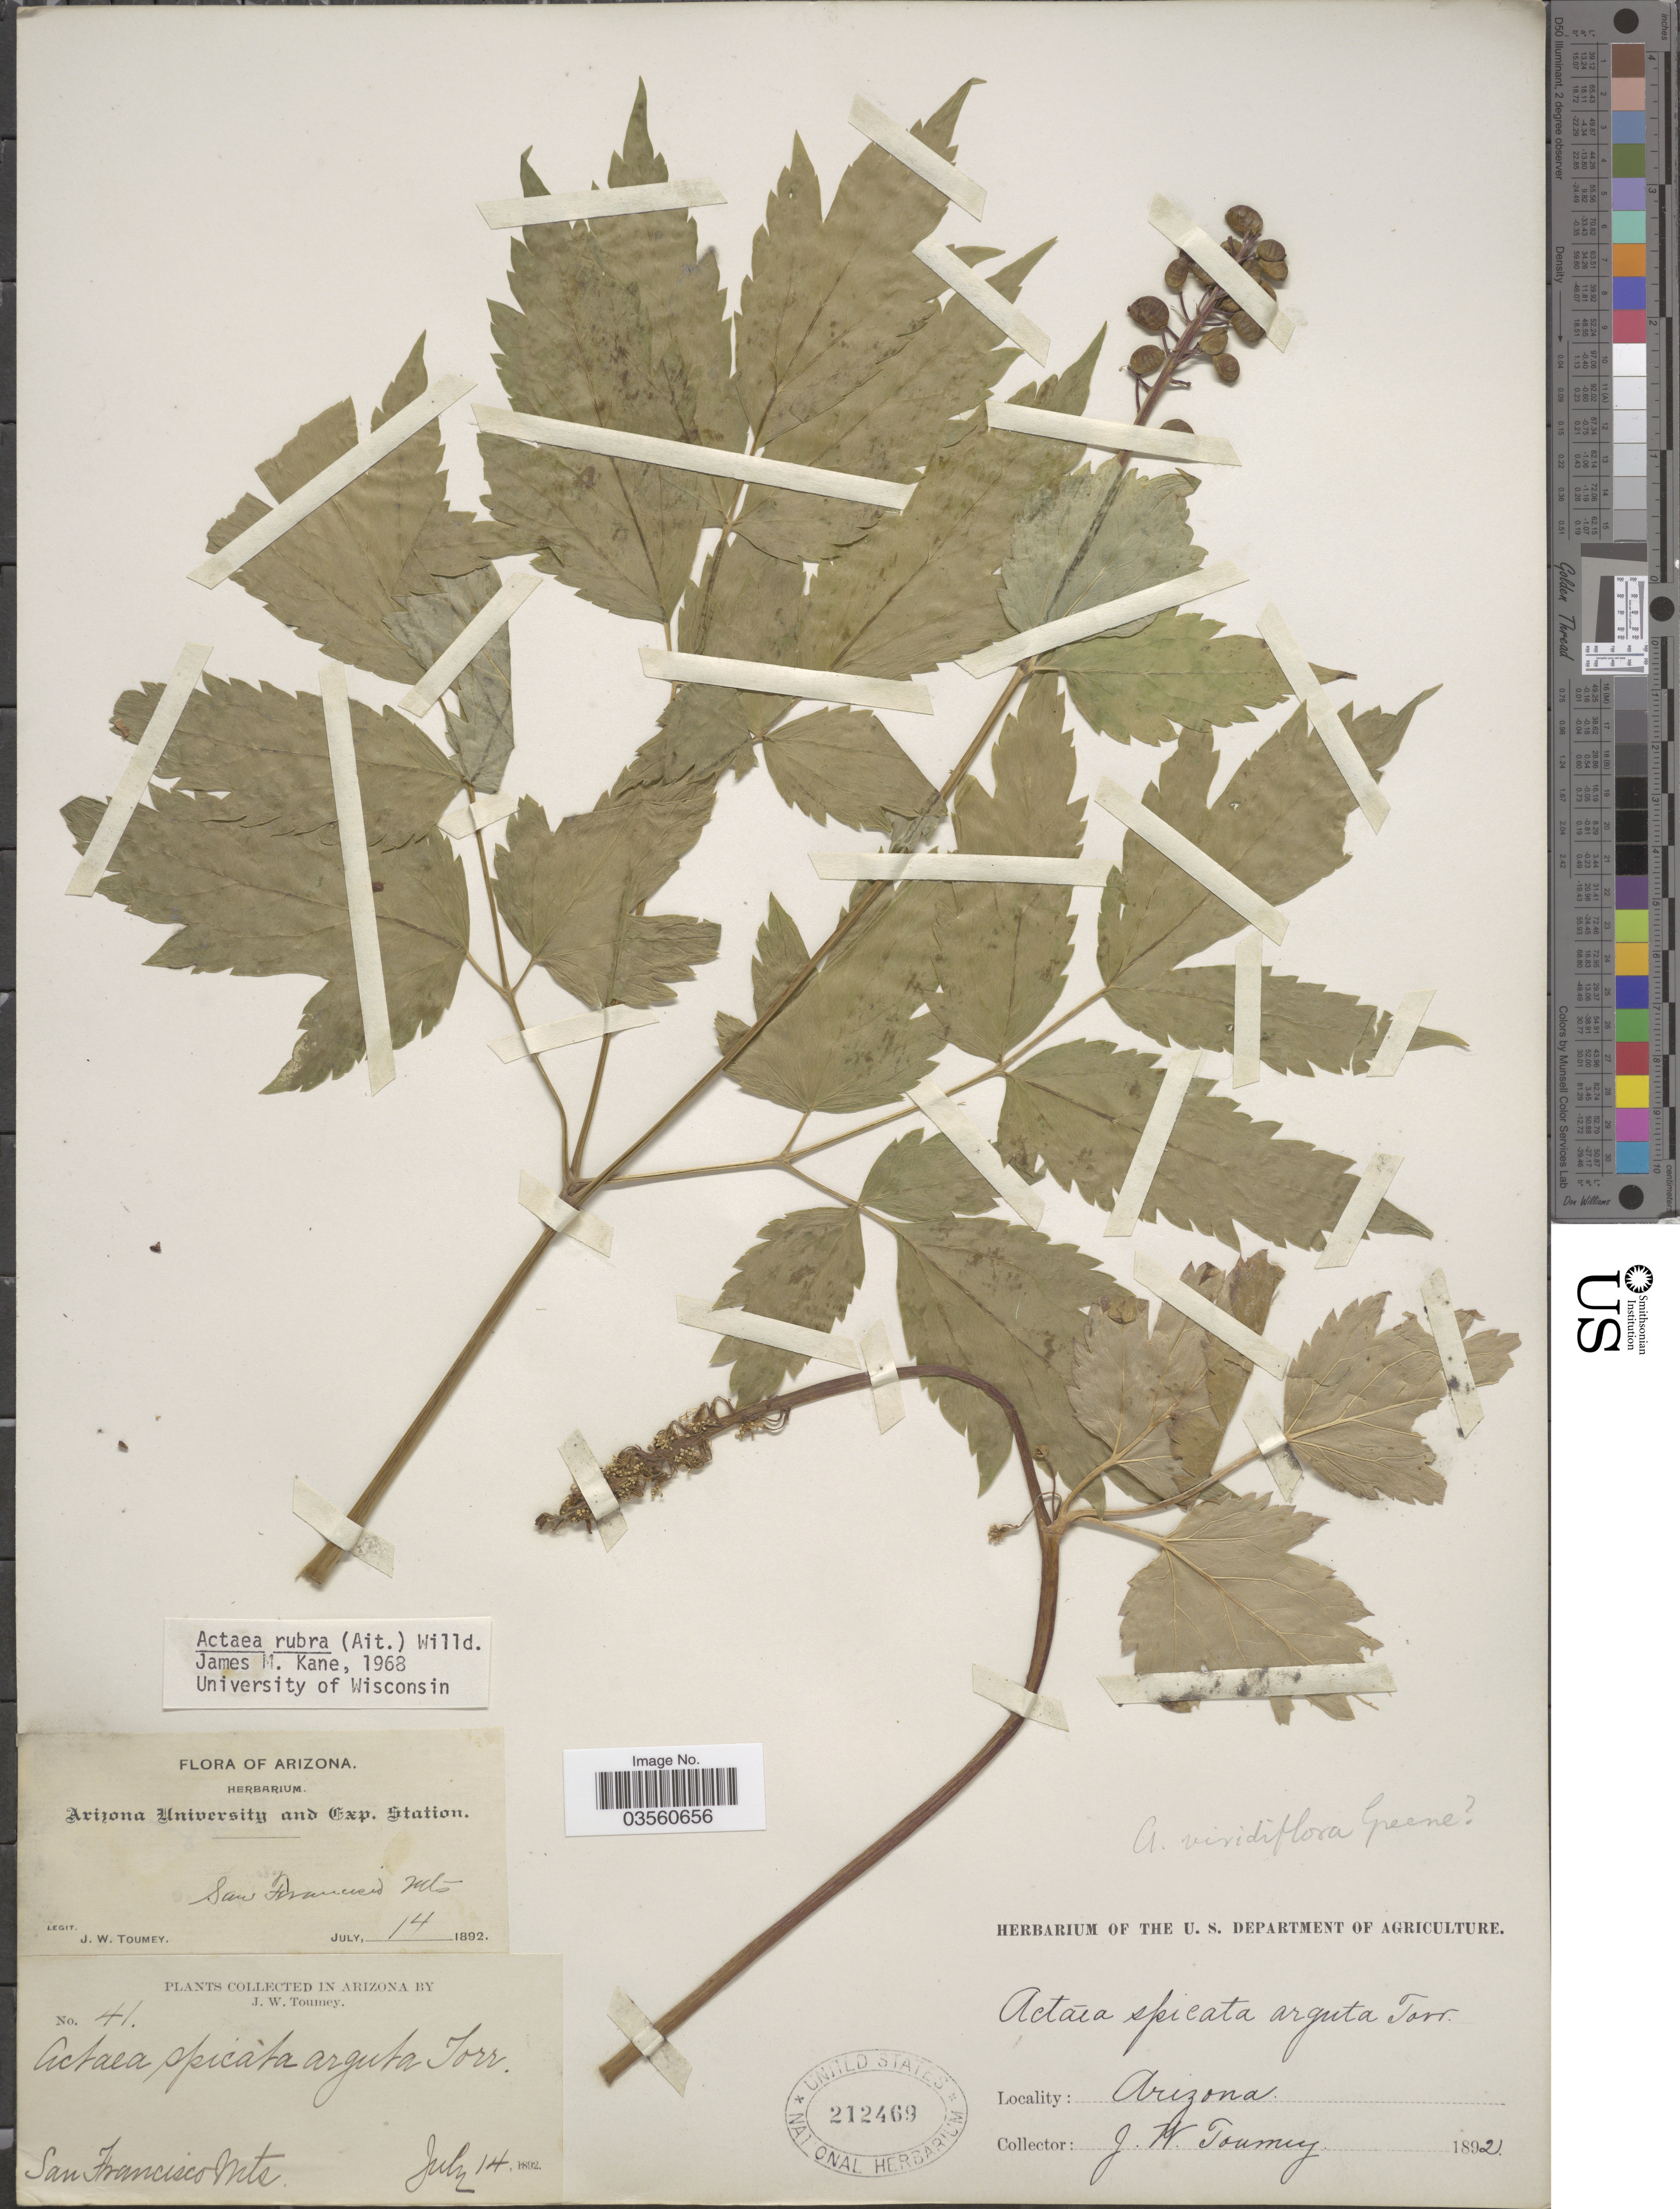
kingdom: Plantae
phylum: Tracheophyta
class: Magnoliopsida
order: Ranunculales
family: Ranunculaceae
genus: Actaea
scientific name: Actaea rubra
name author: (Aiton) Willd.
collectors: J. W. Toumey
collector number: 41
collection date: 1892-07-14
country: United States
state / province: Arizona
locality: San Francisco Mts.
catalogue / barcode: US 212469